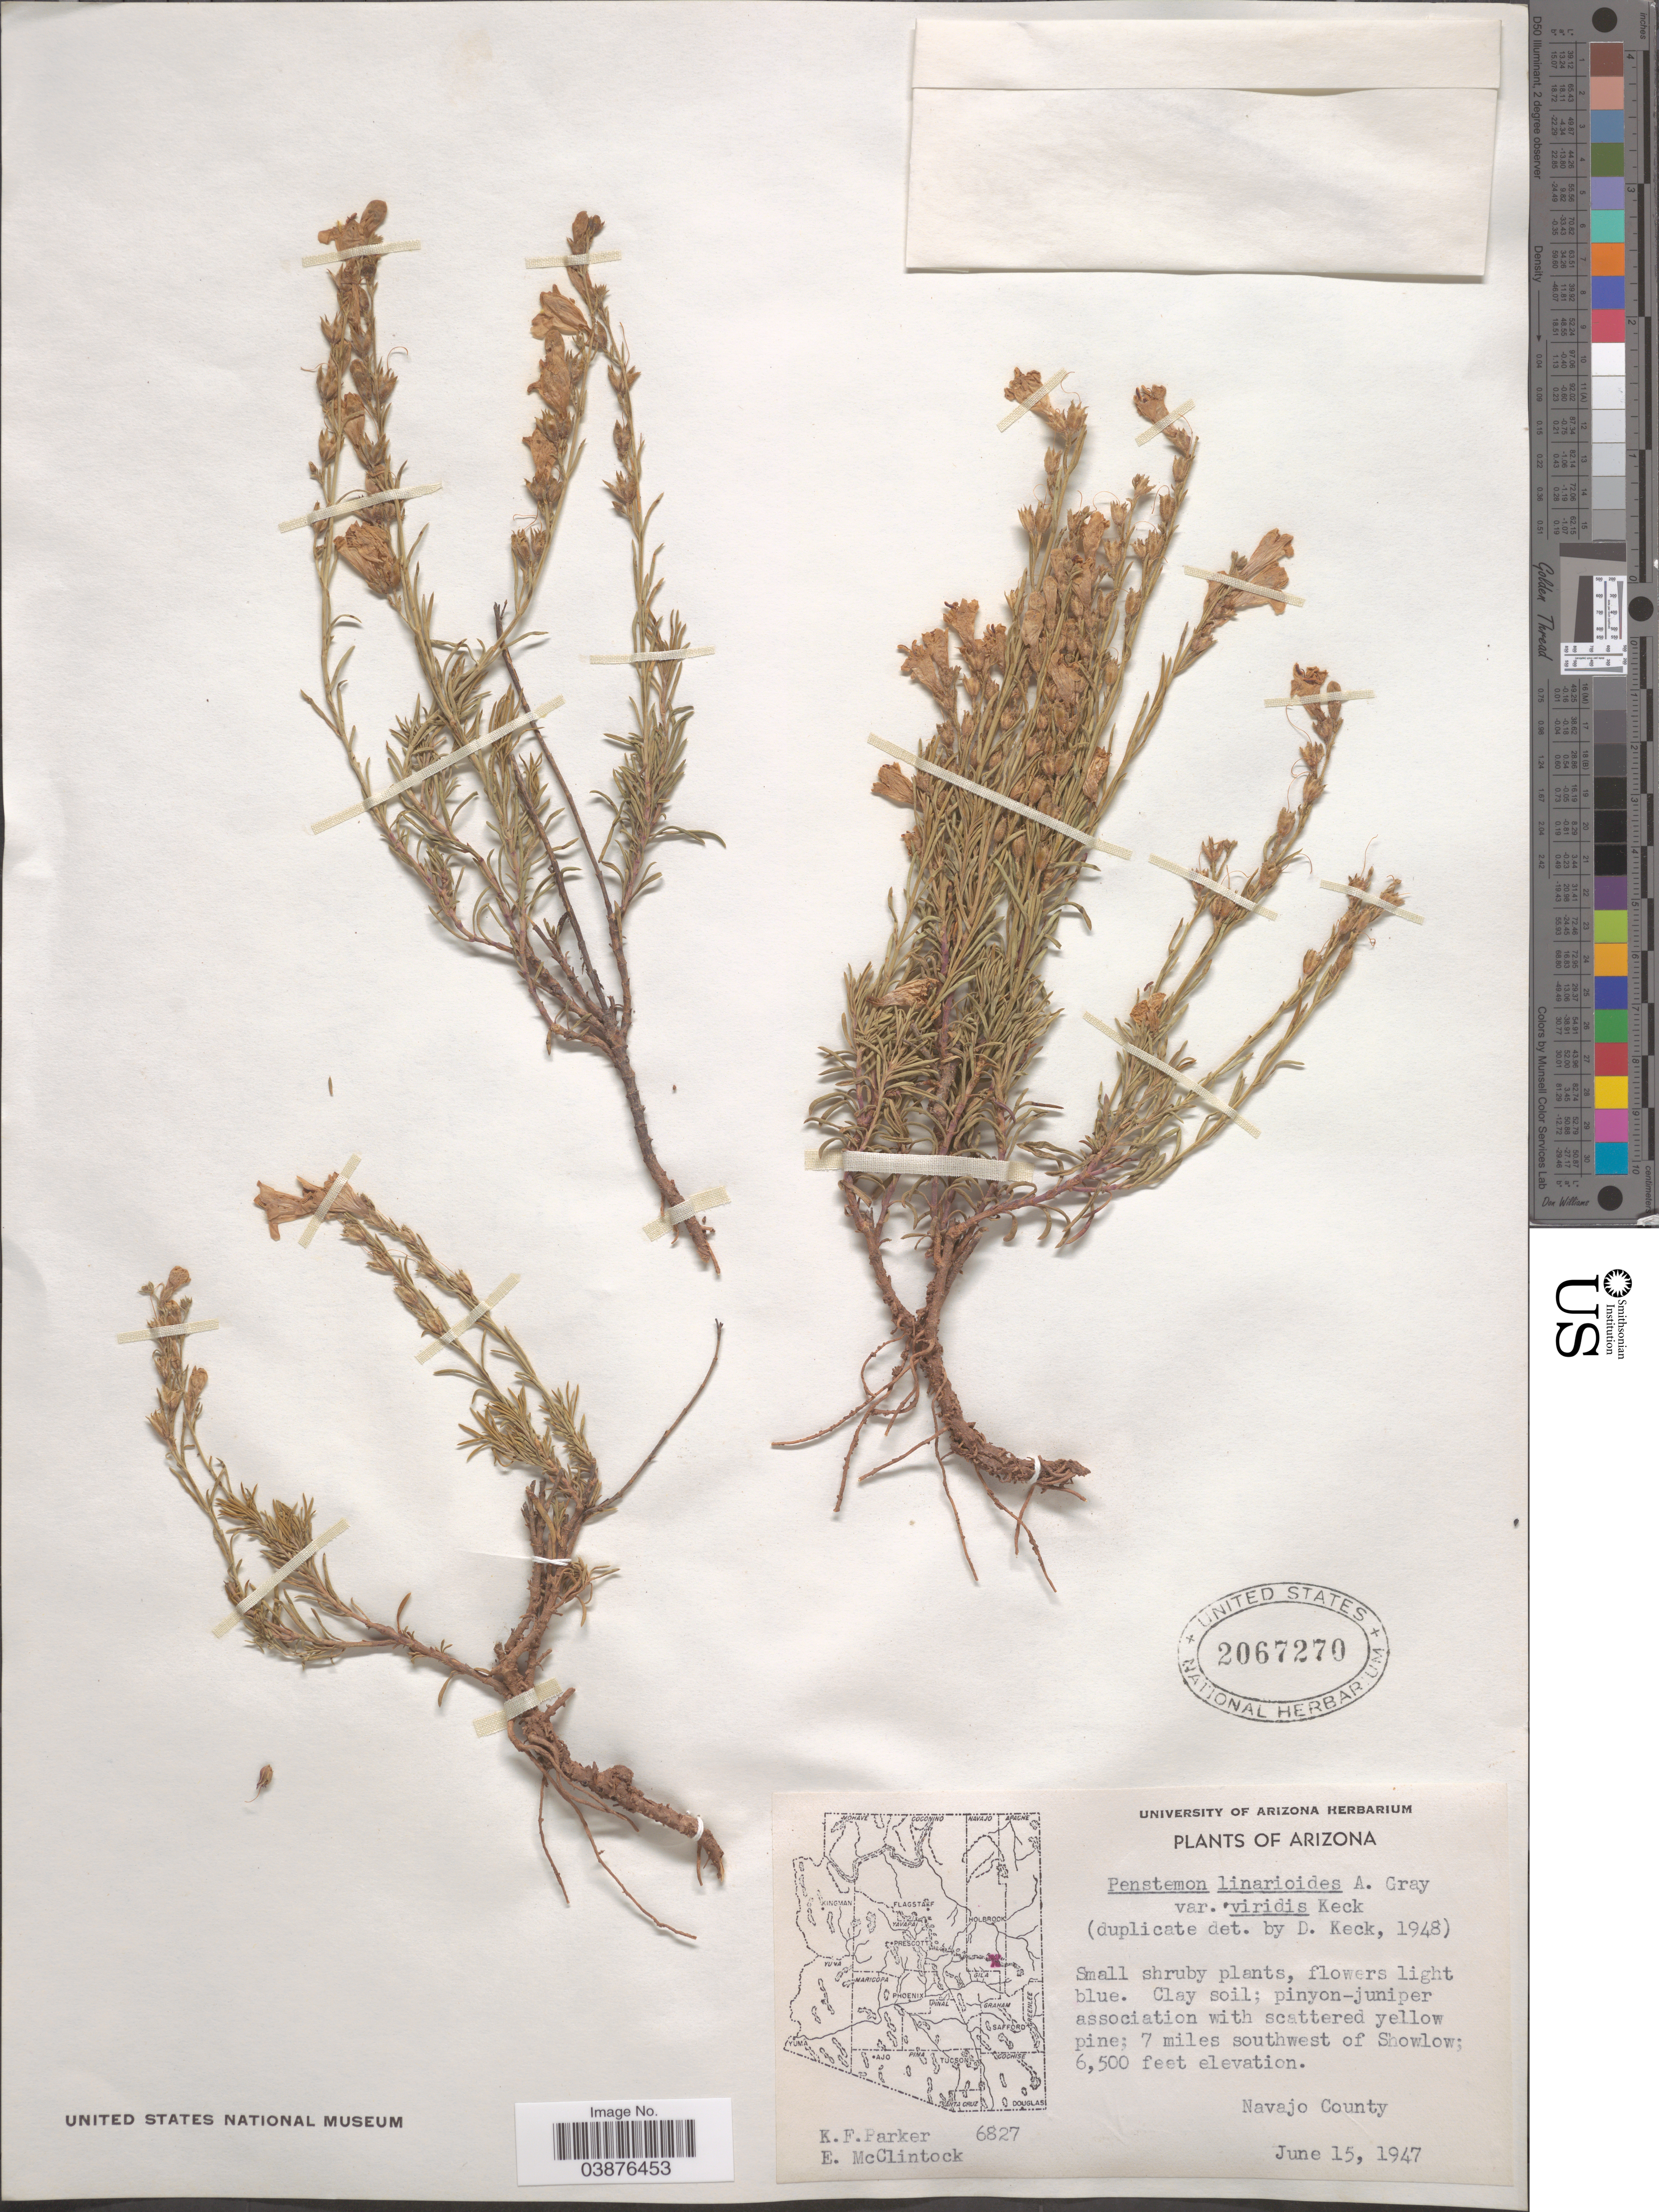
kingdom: Plantae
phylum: Tracheophyta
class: Magnoliopsida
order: Lamiales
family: Plantaginaceae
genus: Penstemon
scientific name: Penstemon linarioides subsp. sileri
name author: (A. Gray) D.D. Keck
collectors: K. F. Parker & E. McClintock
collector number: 6827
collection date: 1947-06-15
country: United States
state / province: Arizona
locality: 7 miles southwest of Sholow.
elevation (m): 1981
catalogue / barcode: US 2067270